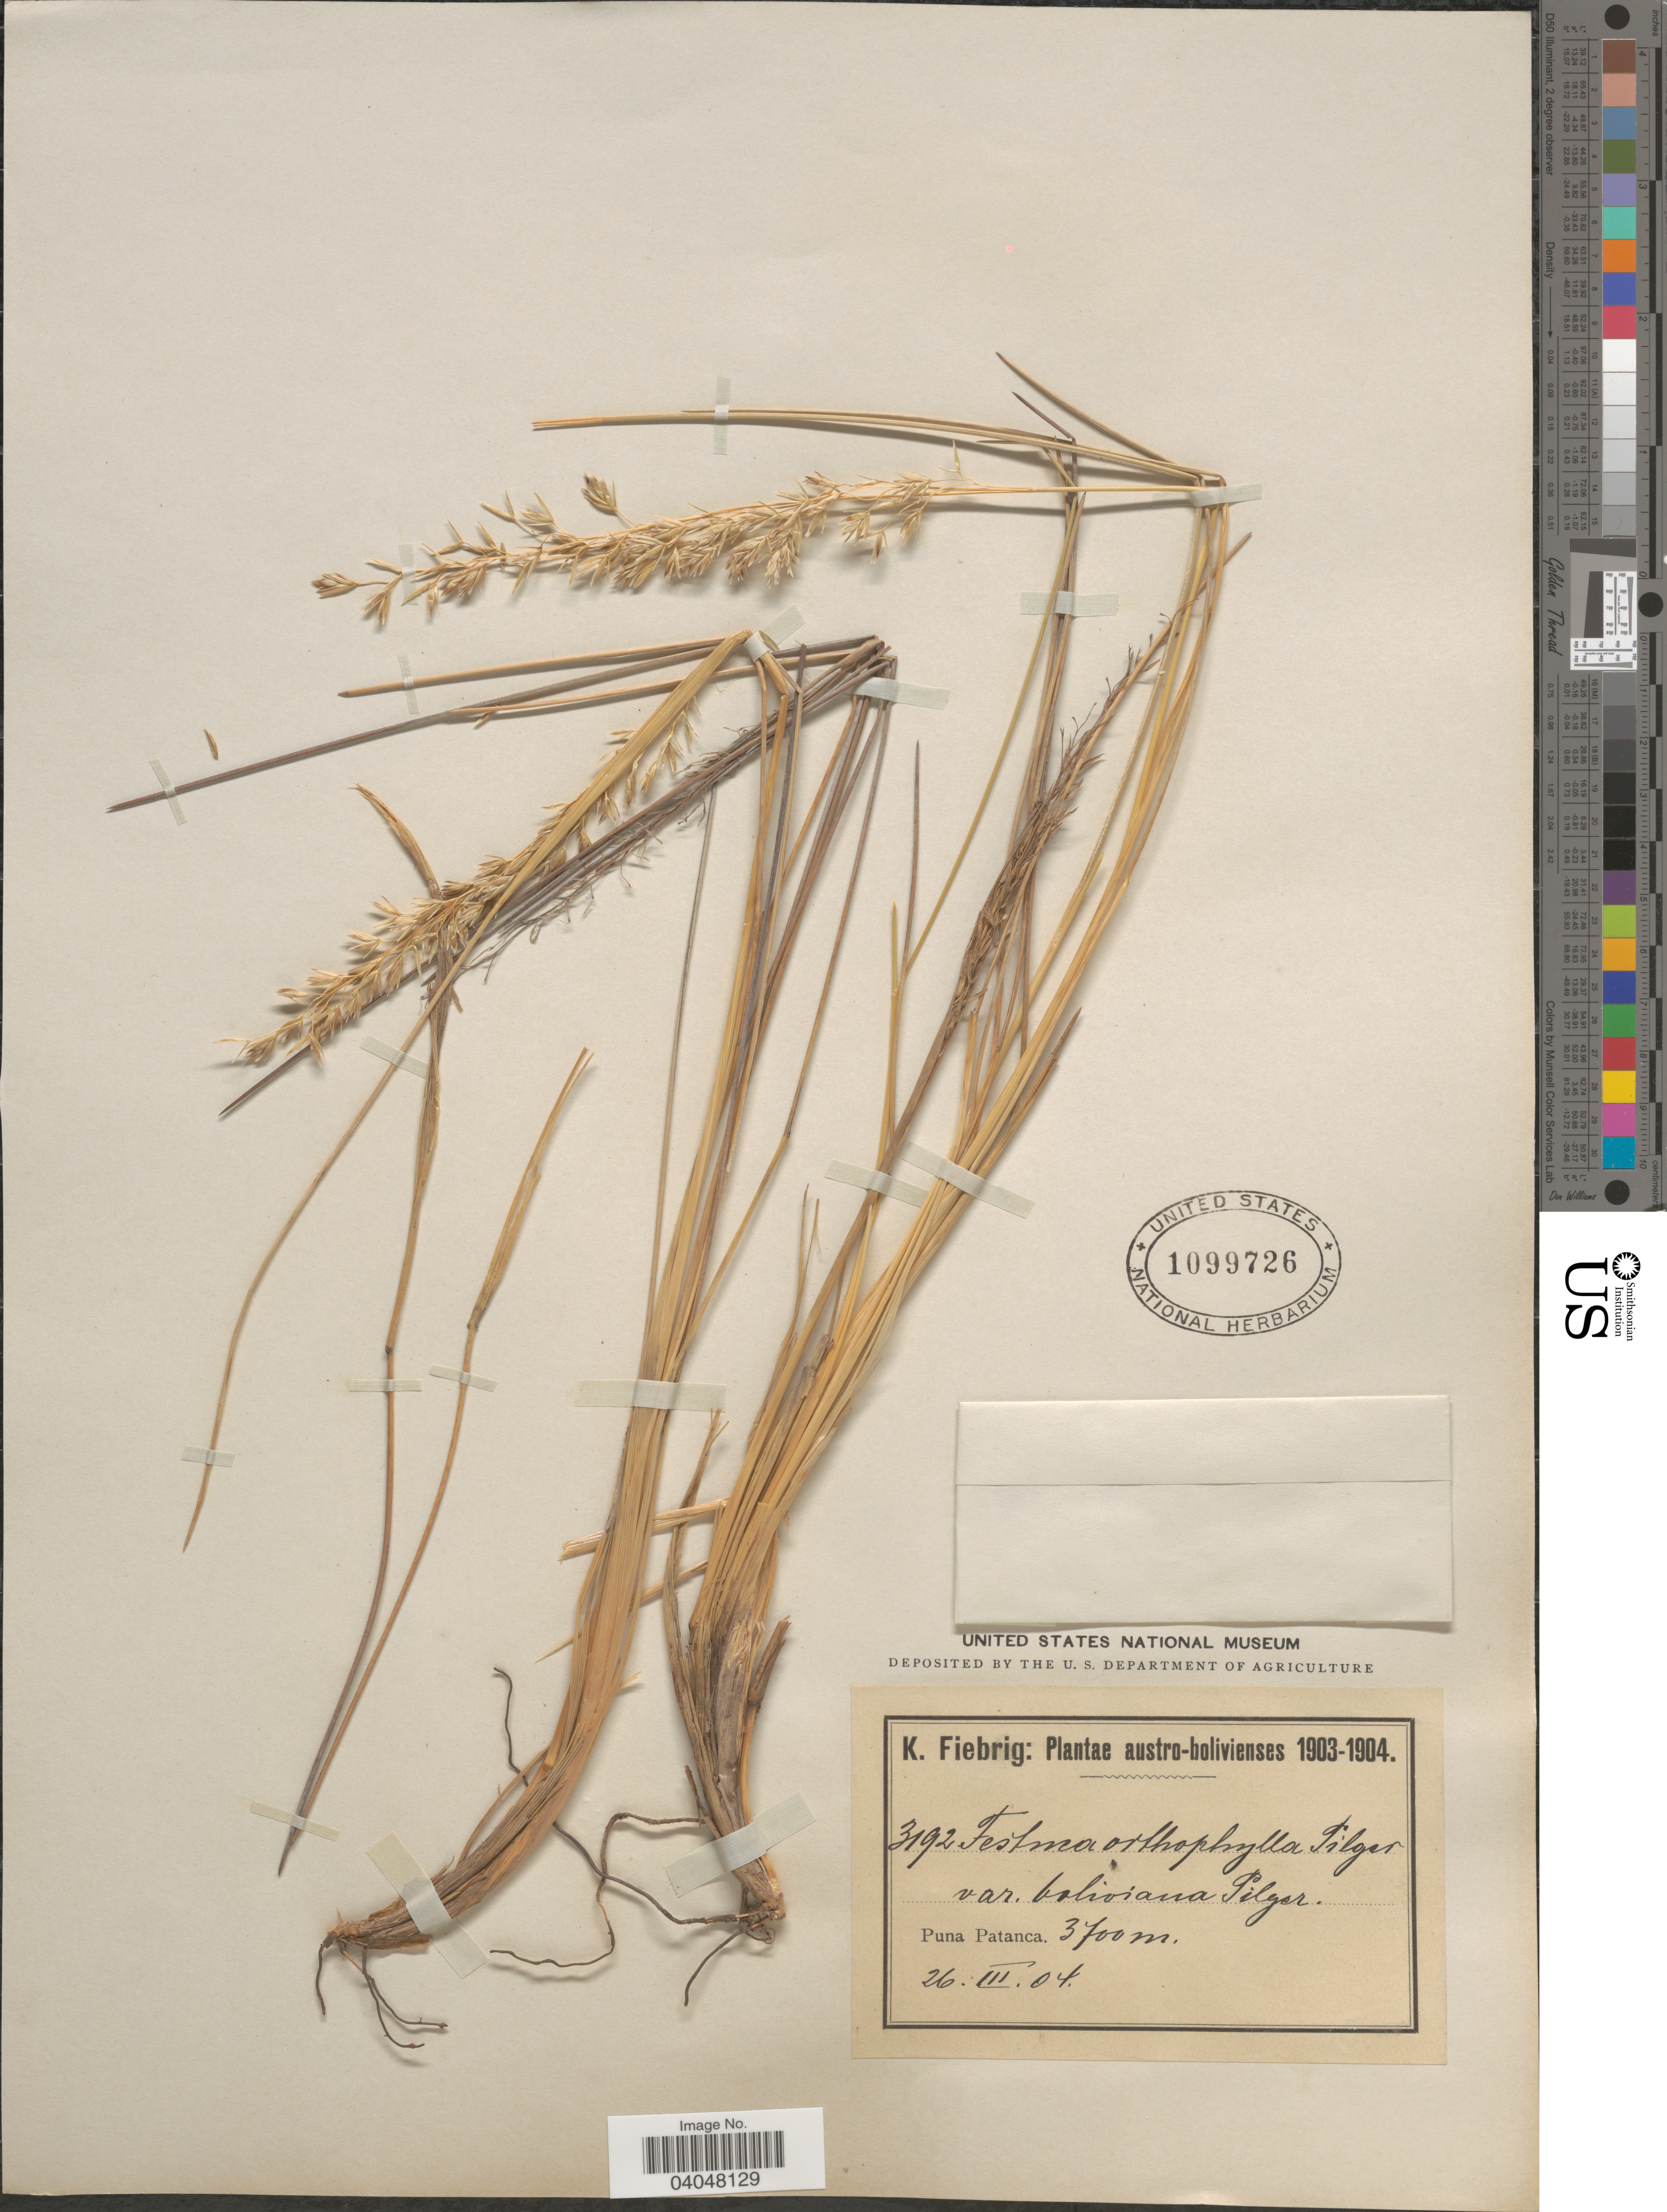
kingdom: Plantae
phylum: Tracheophyta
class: Liliopsida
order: Poales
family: Poaceae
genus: Festuca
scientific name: Festuca orthophylla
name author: Pilg.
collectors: K. Fiebrig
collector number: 3192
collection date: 1904-03-26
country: Bolivia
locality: Austro-bolivienses. Puna Patanca.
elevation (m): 3700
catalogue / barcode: US 1099726